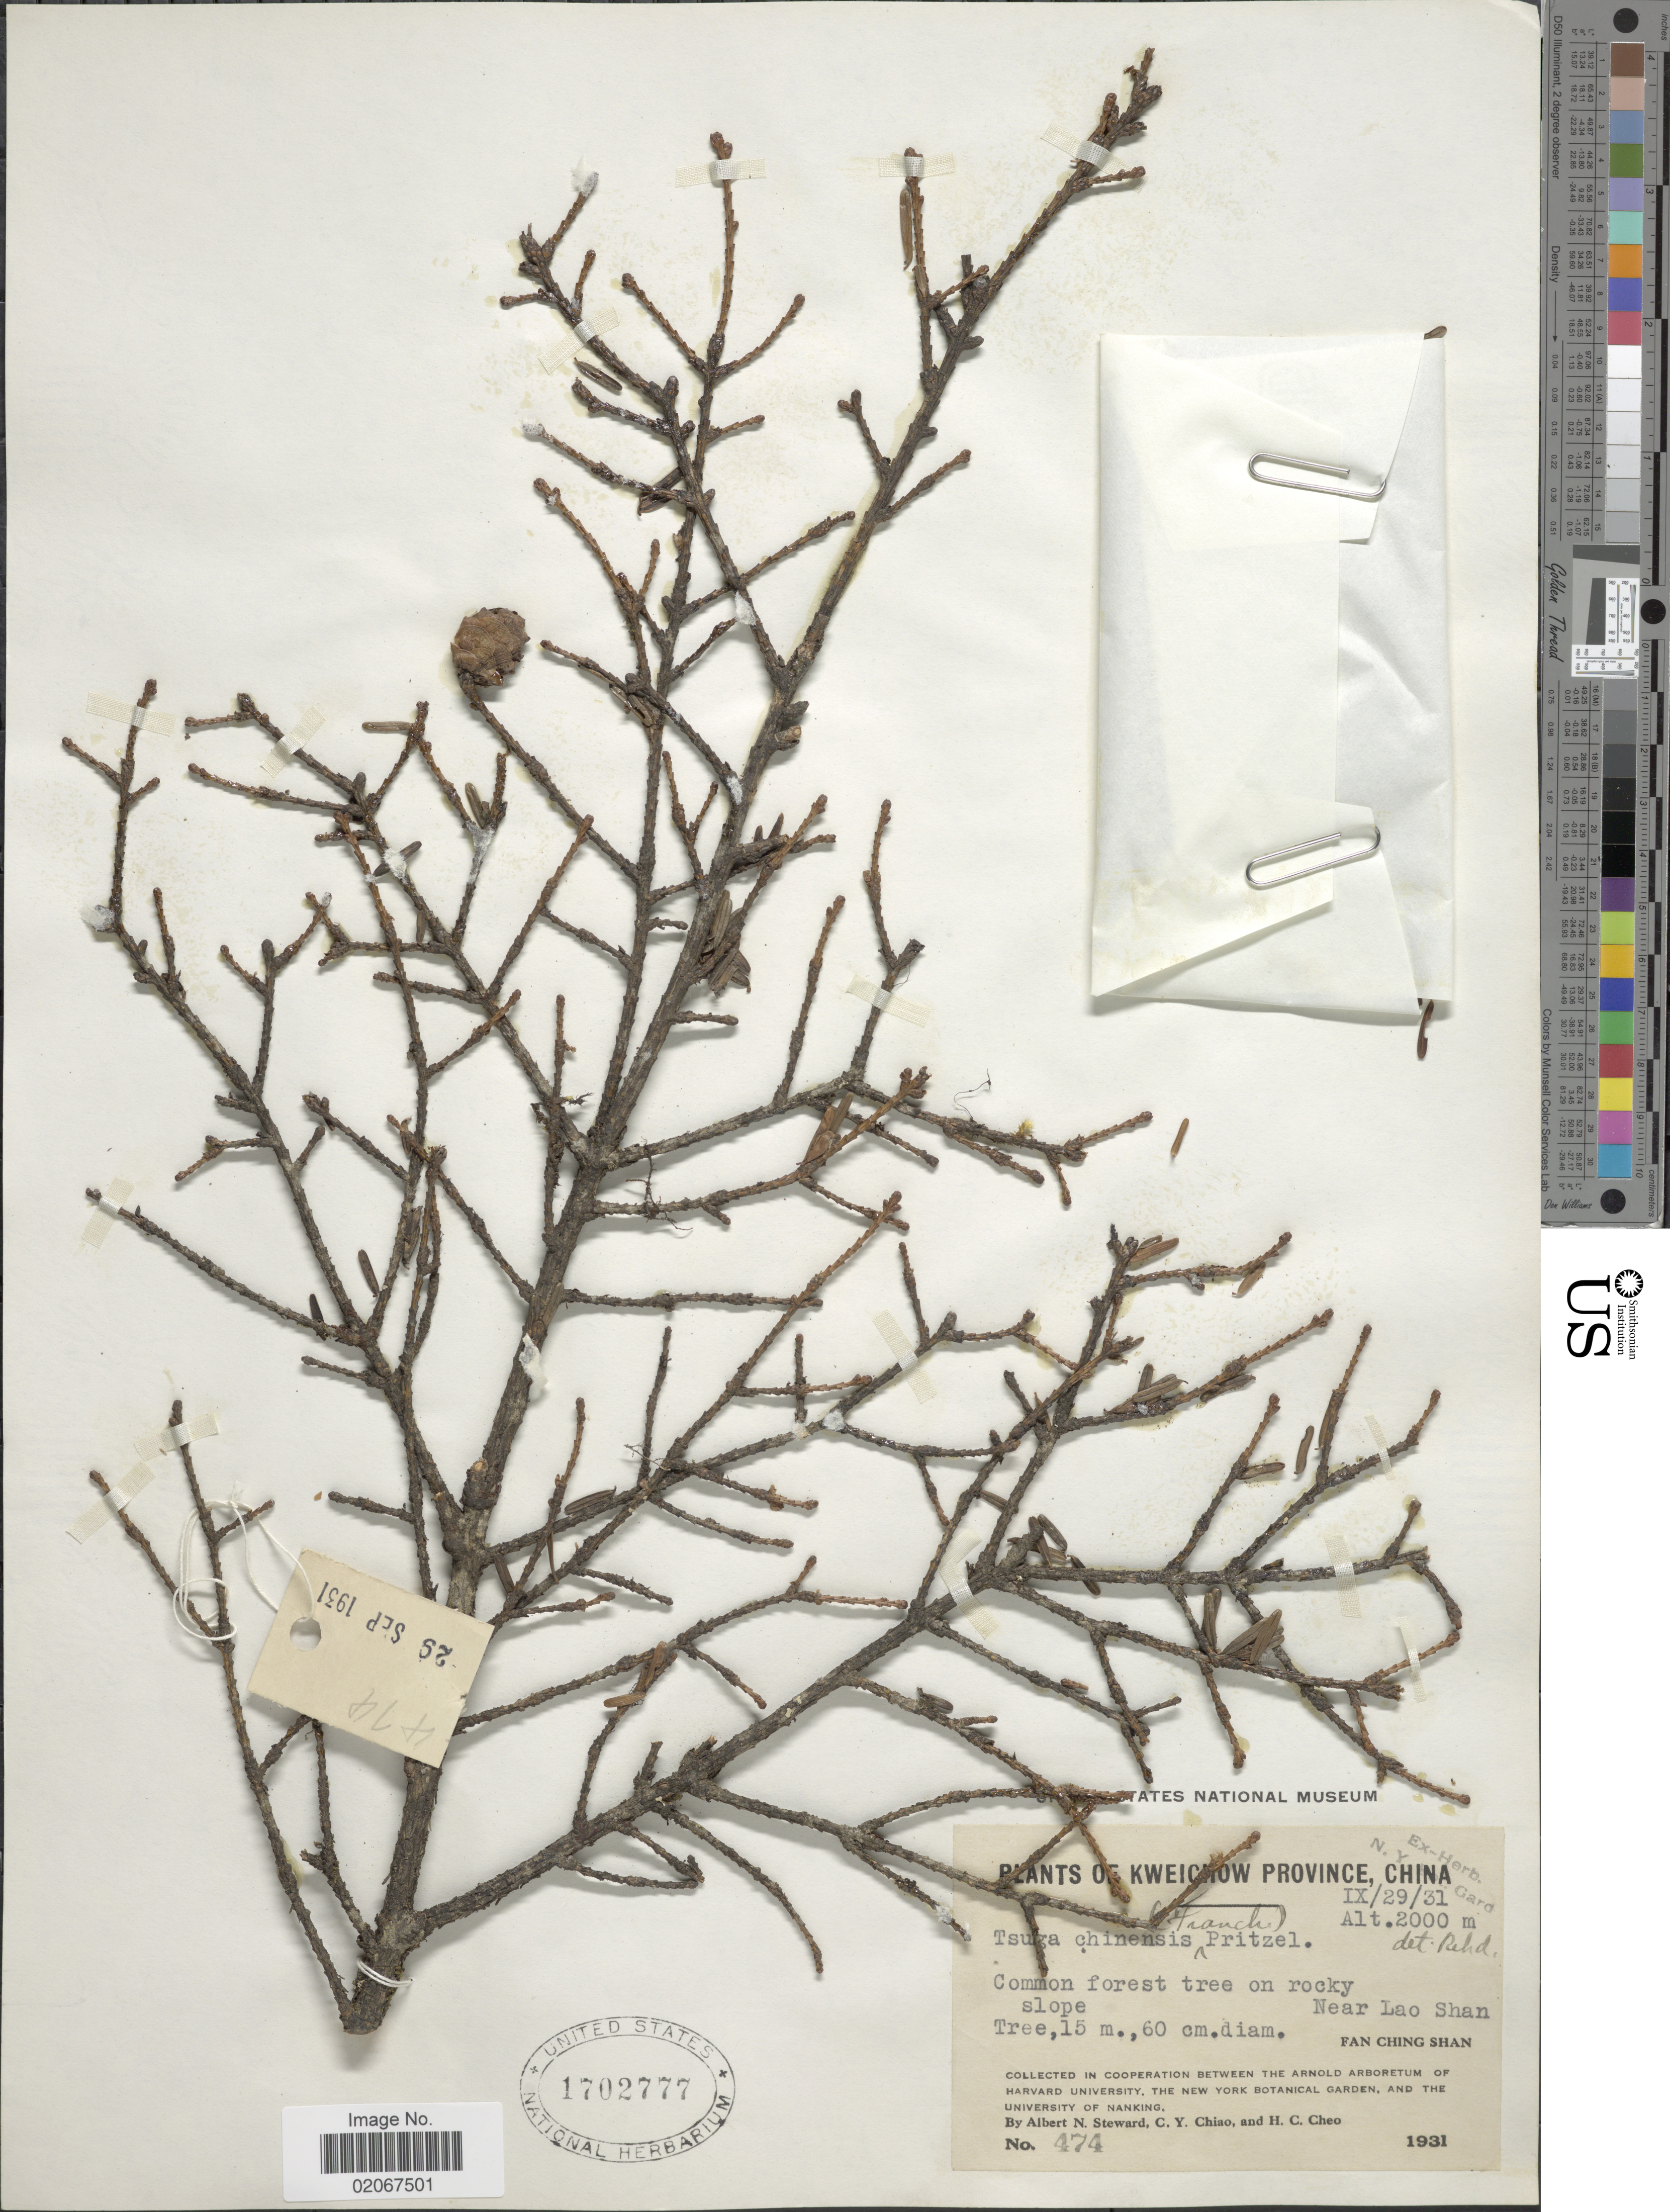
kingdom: Plantae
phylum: Tracheophyta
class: Pinopsida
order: Pinales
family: Pinaceae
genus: Tsuga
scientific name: Tsuga chinensis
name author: (Franch.) Pritz.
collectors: A. N. Steward, C. Y. Chiao & H. Cheo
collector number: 474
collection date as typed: Transcribed d/m/y: 29/9/31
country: China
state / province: Guizhou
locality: Kweichow Province, China, Near Lao Shan, Fan Cheng Shan.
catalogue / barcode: US 1702777